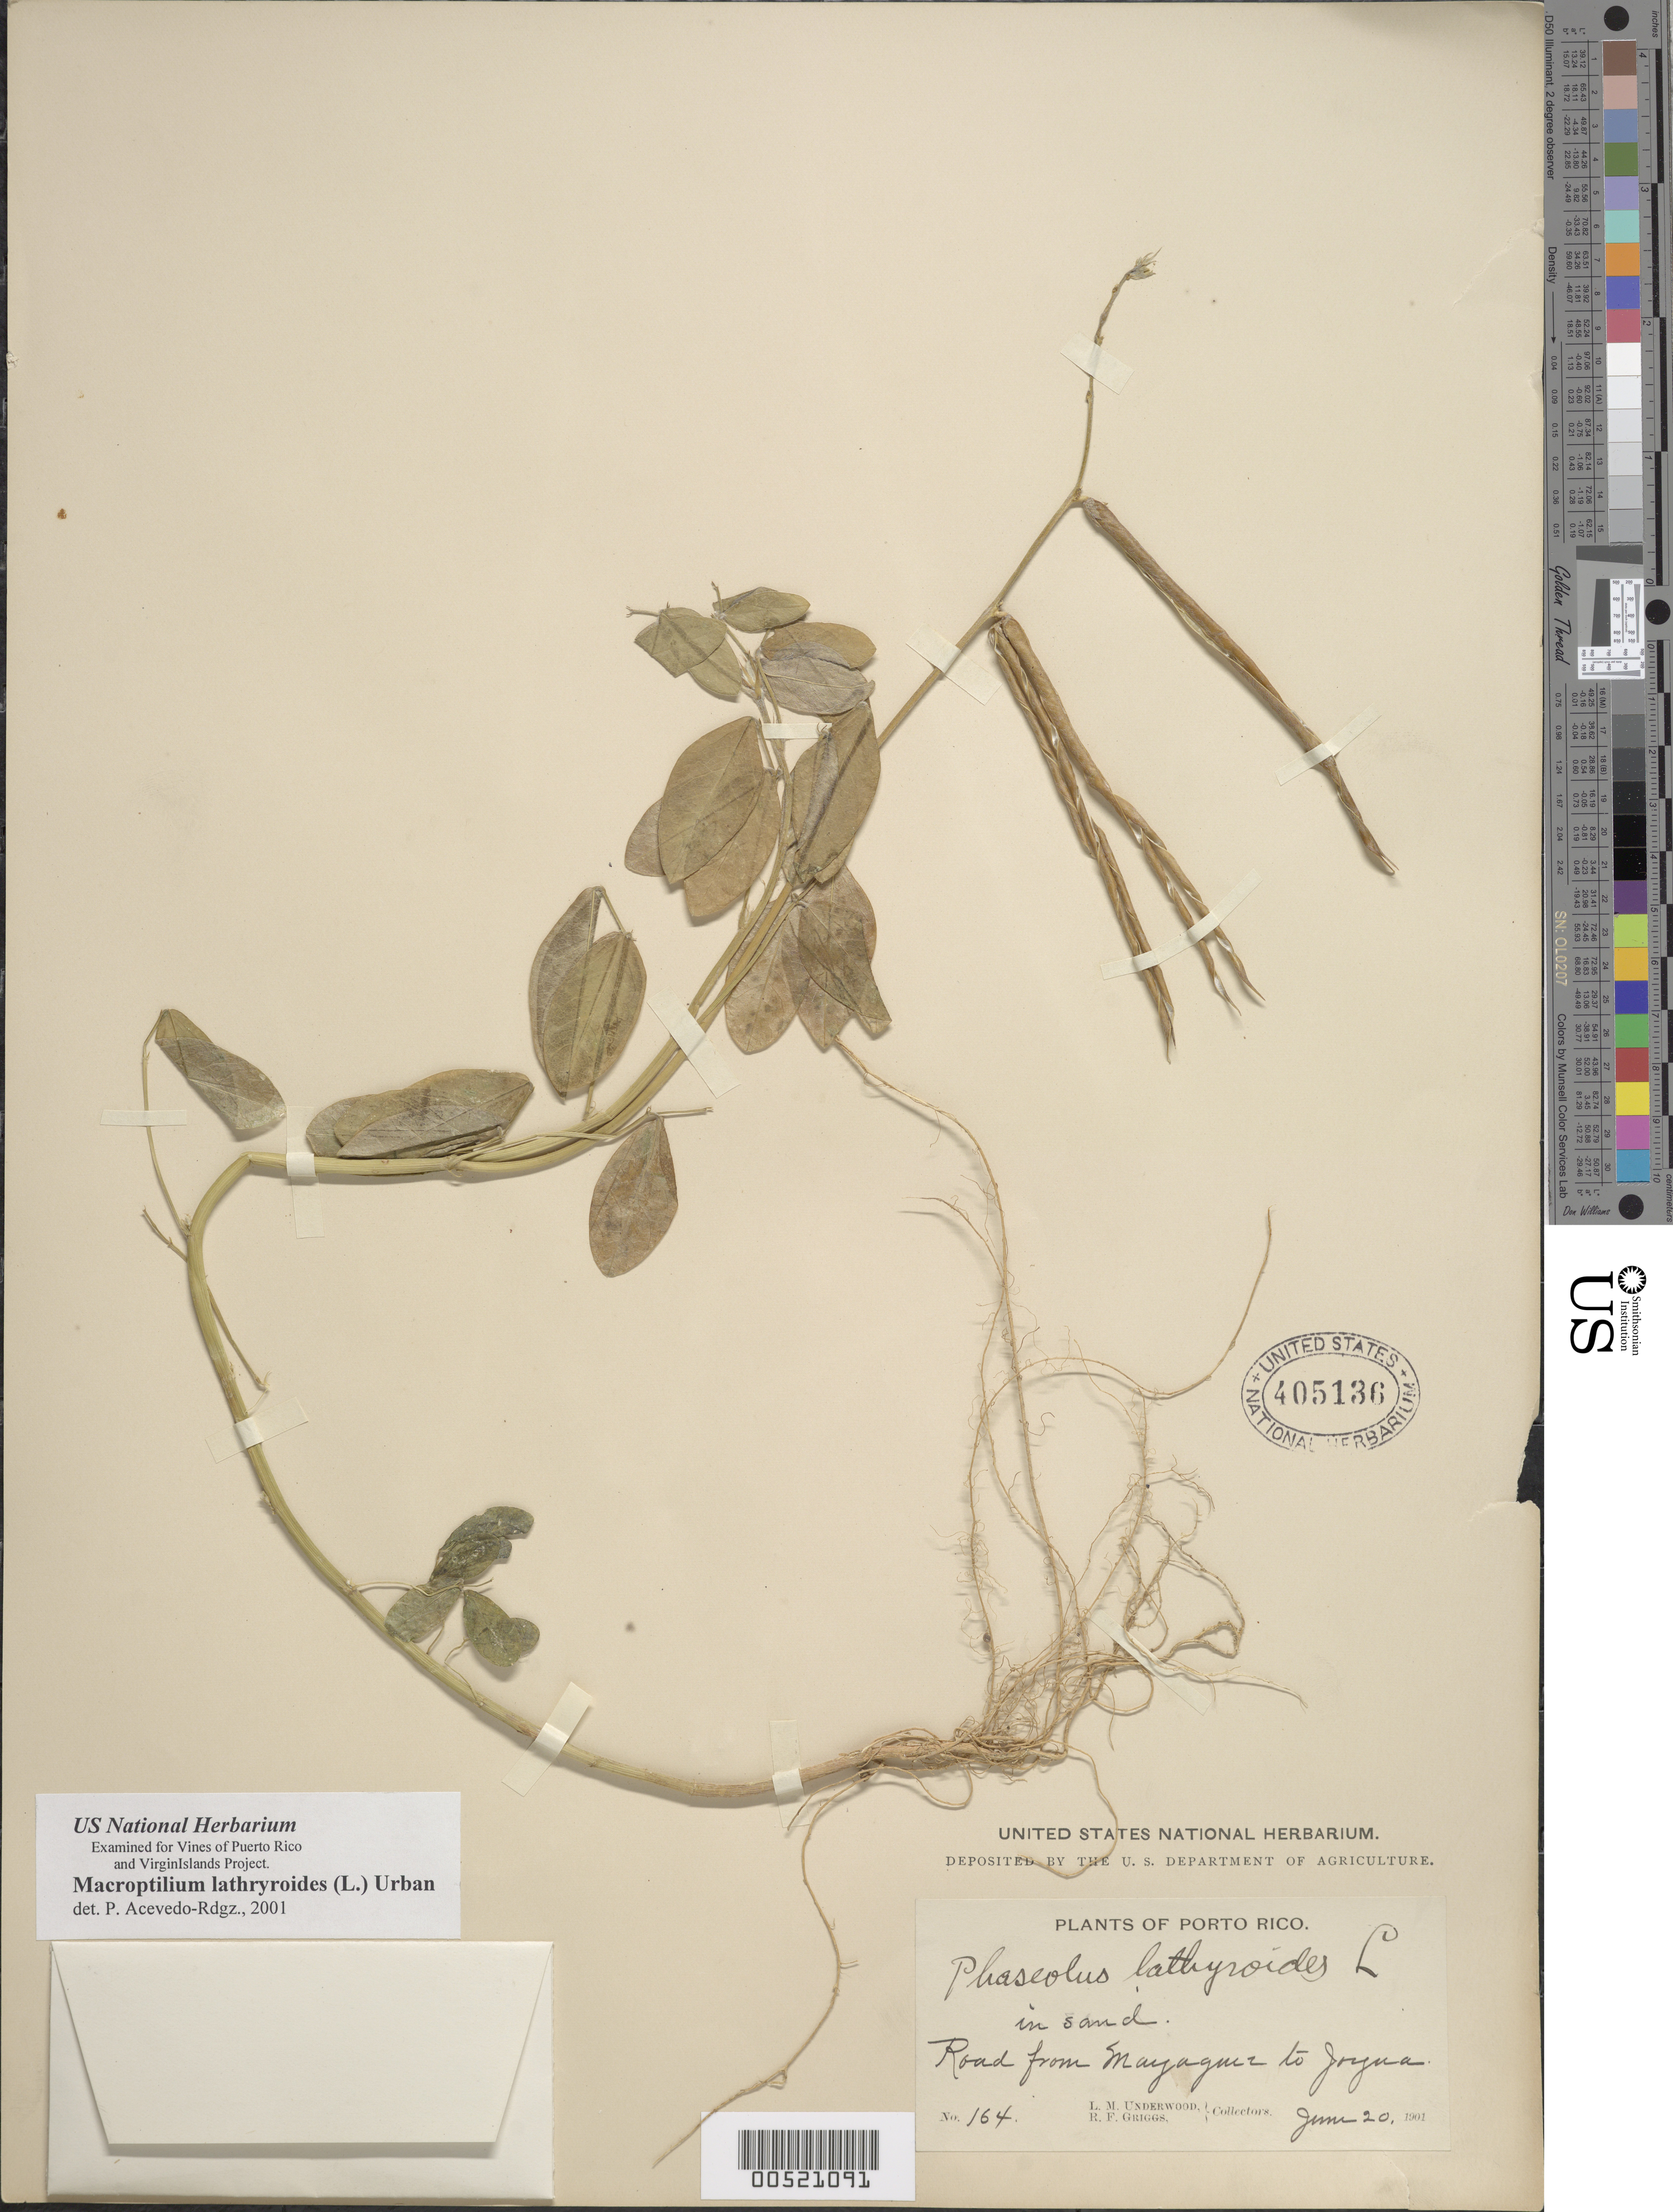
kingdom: Plantae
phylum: Tracheophyta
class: Magnoliopsida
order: Fabales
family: Fabaceae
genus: Macroptilium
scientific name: Macroptilium lathyroides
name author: (L.) Urb.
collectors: L. M. Underwood & R. F. Griggs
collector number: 164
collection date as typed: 20 Jun 1901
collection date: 1901-06-20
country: Puerto Rico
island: Greater Antilles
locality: road fromm Mayaguez to Joyua. In sand.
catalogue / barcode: US 405136